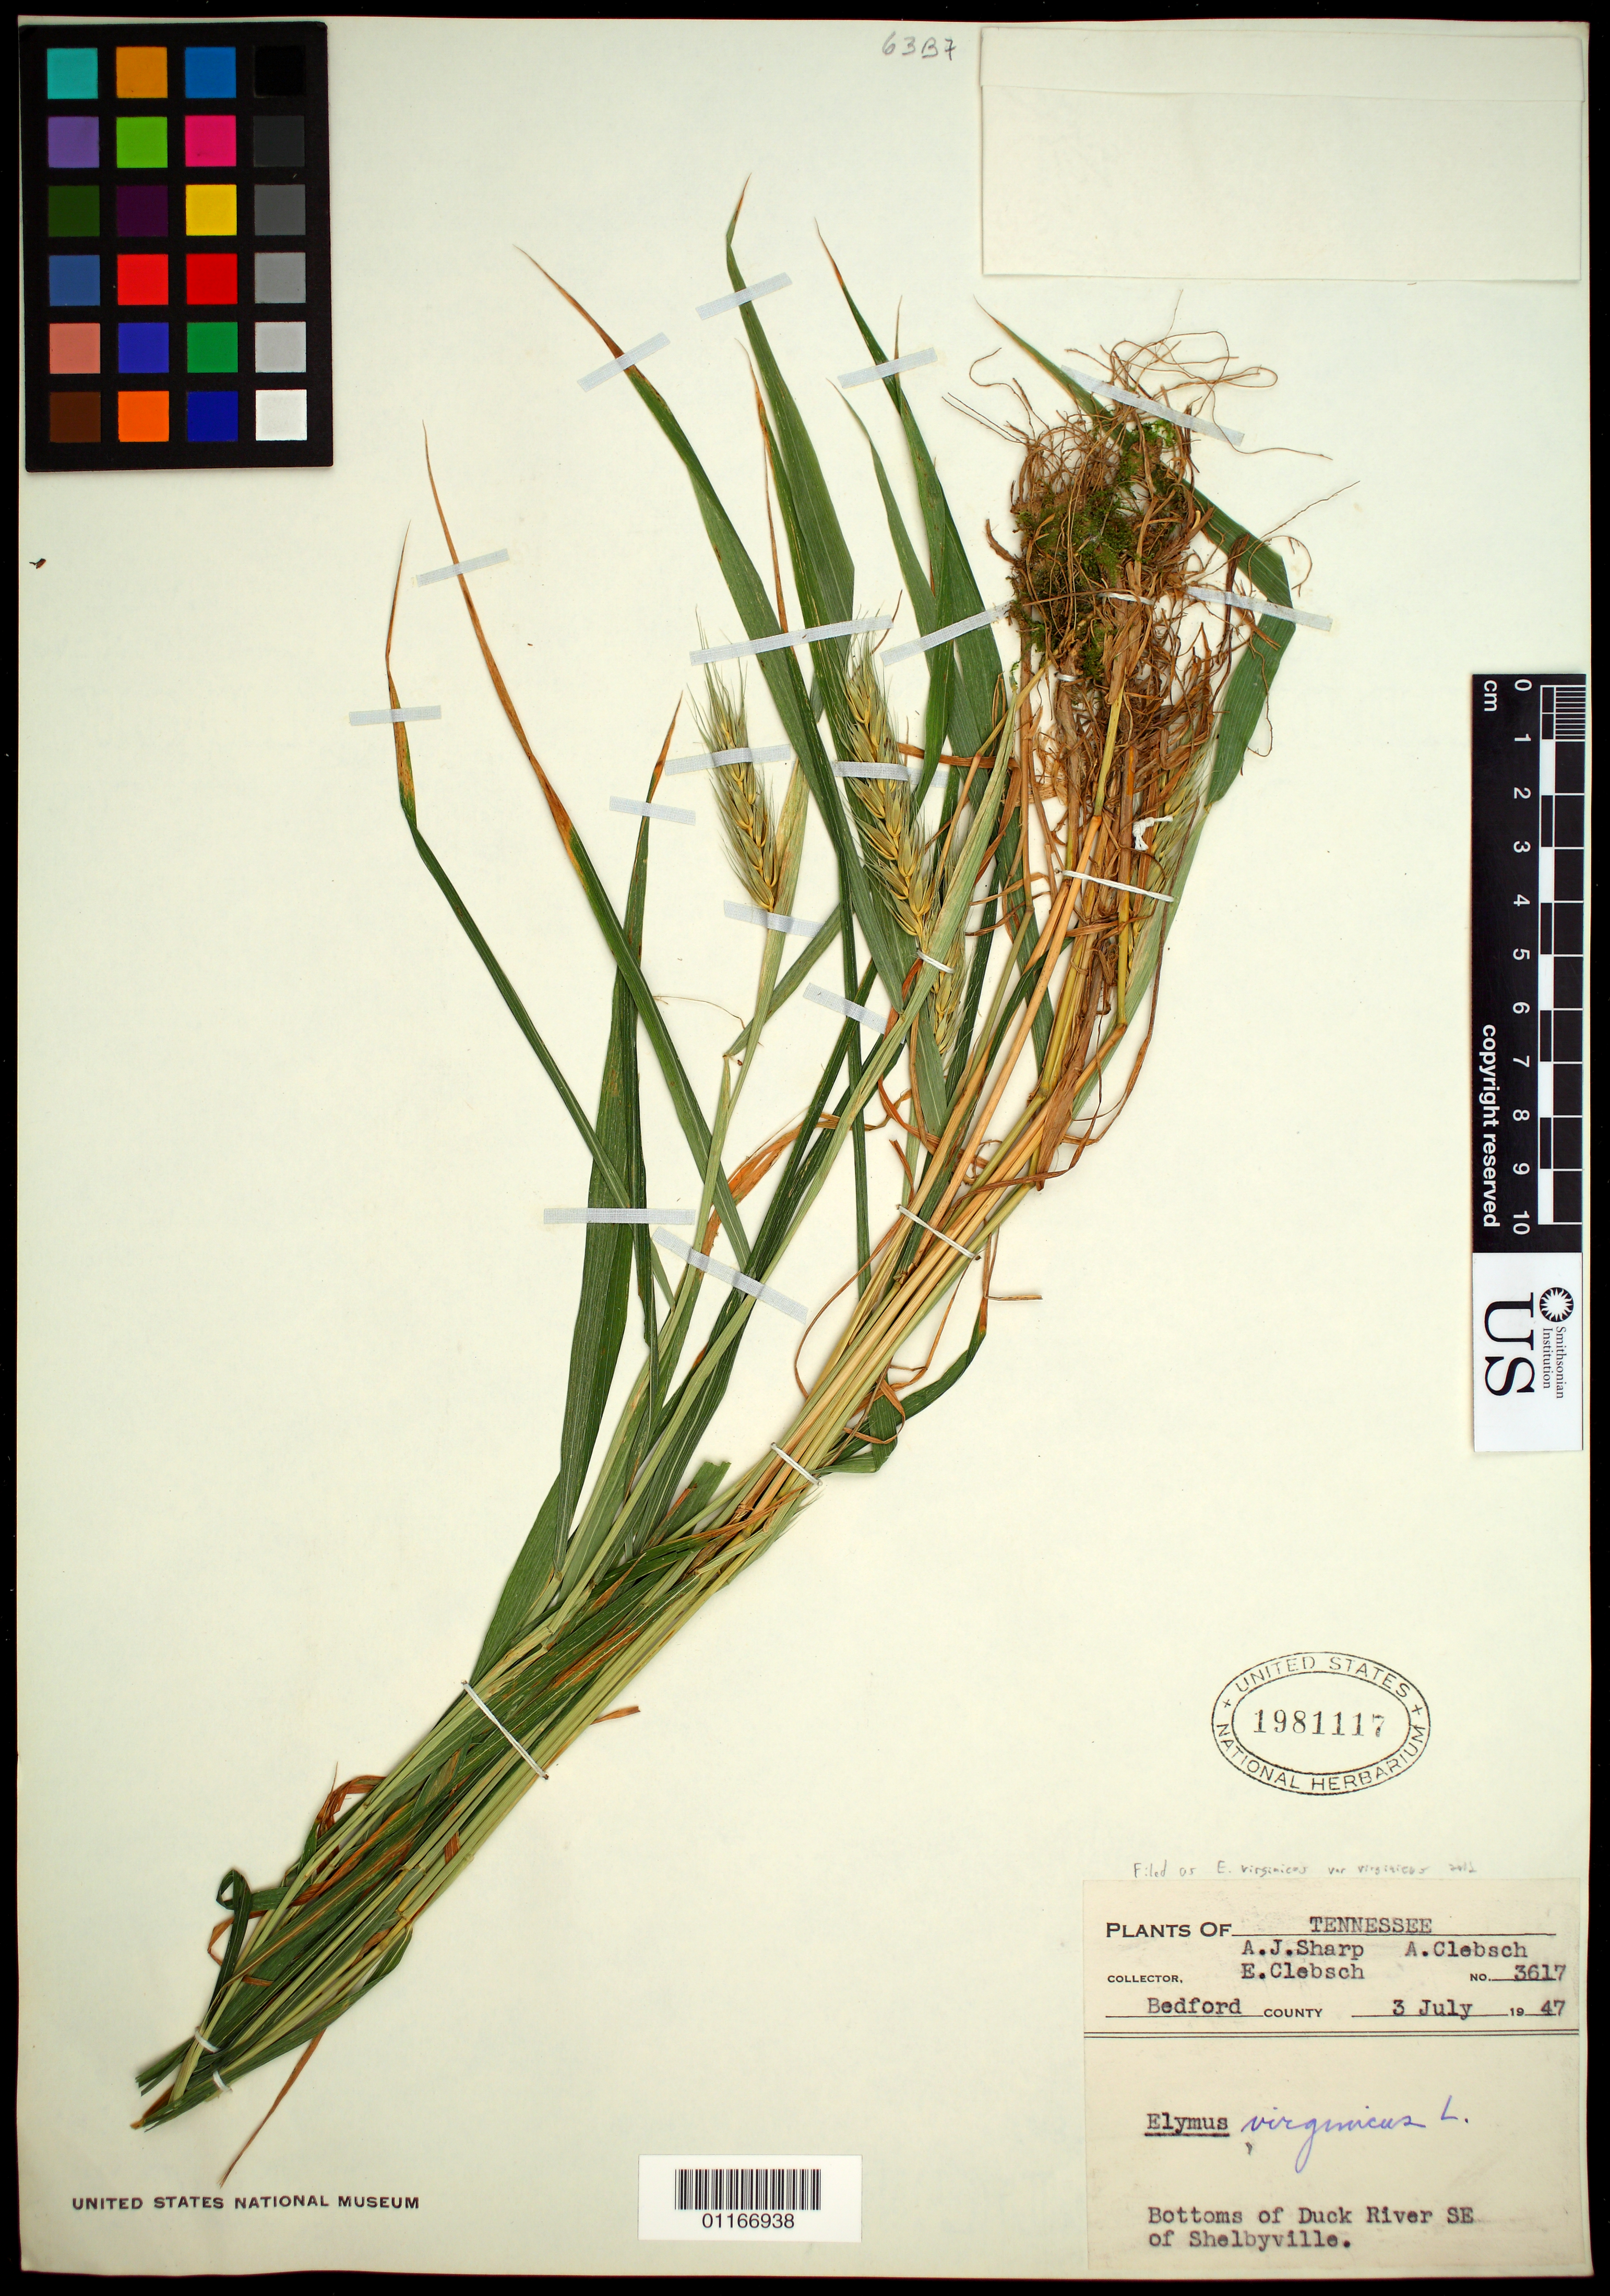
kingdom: Plantae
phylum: Tracheophyta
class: Liliopsida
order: Poales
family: Poaceae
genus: Elymus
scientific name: Elymus virginicus var. virginicus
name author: L.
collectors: A. J. Sharp, E. Clebsch & A. Clebsch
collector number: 3617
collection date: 1947-07-02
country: United States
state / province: Tennessee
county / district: Bedford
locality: Bottoms of Duck River SE of Shelbyville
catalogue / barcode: US 1981117